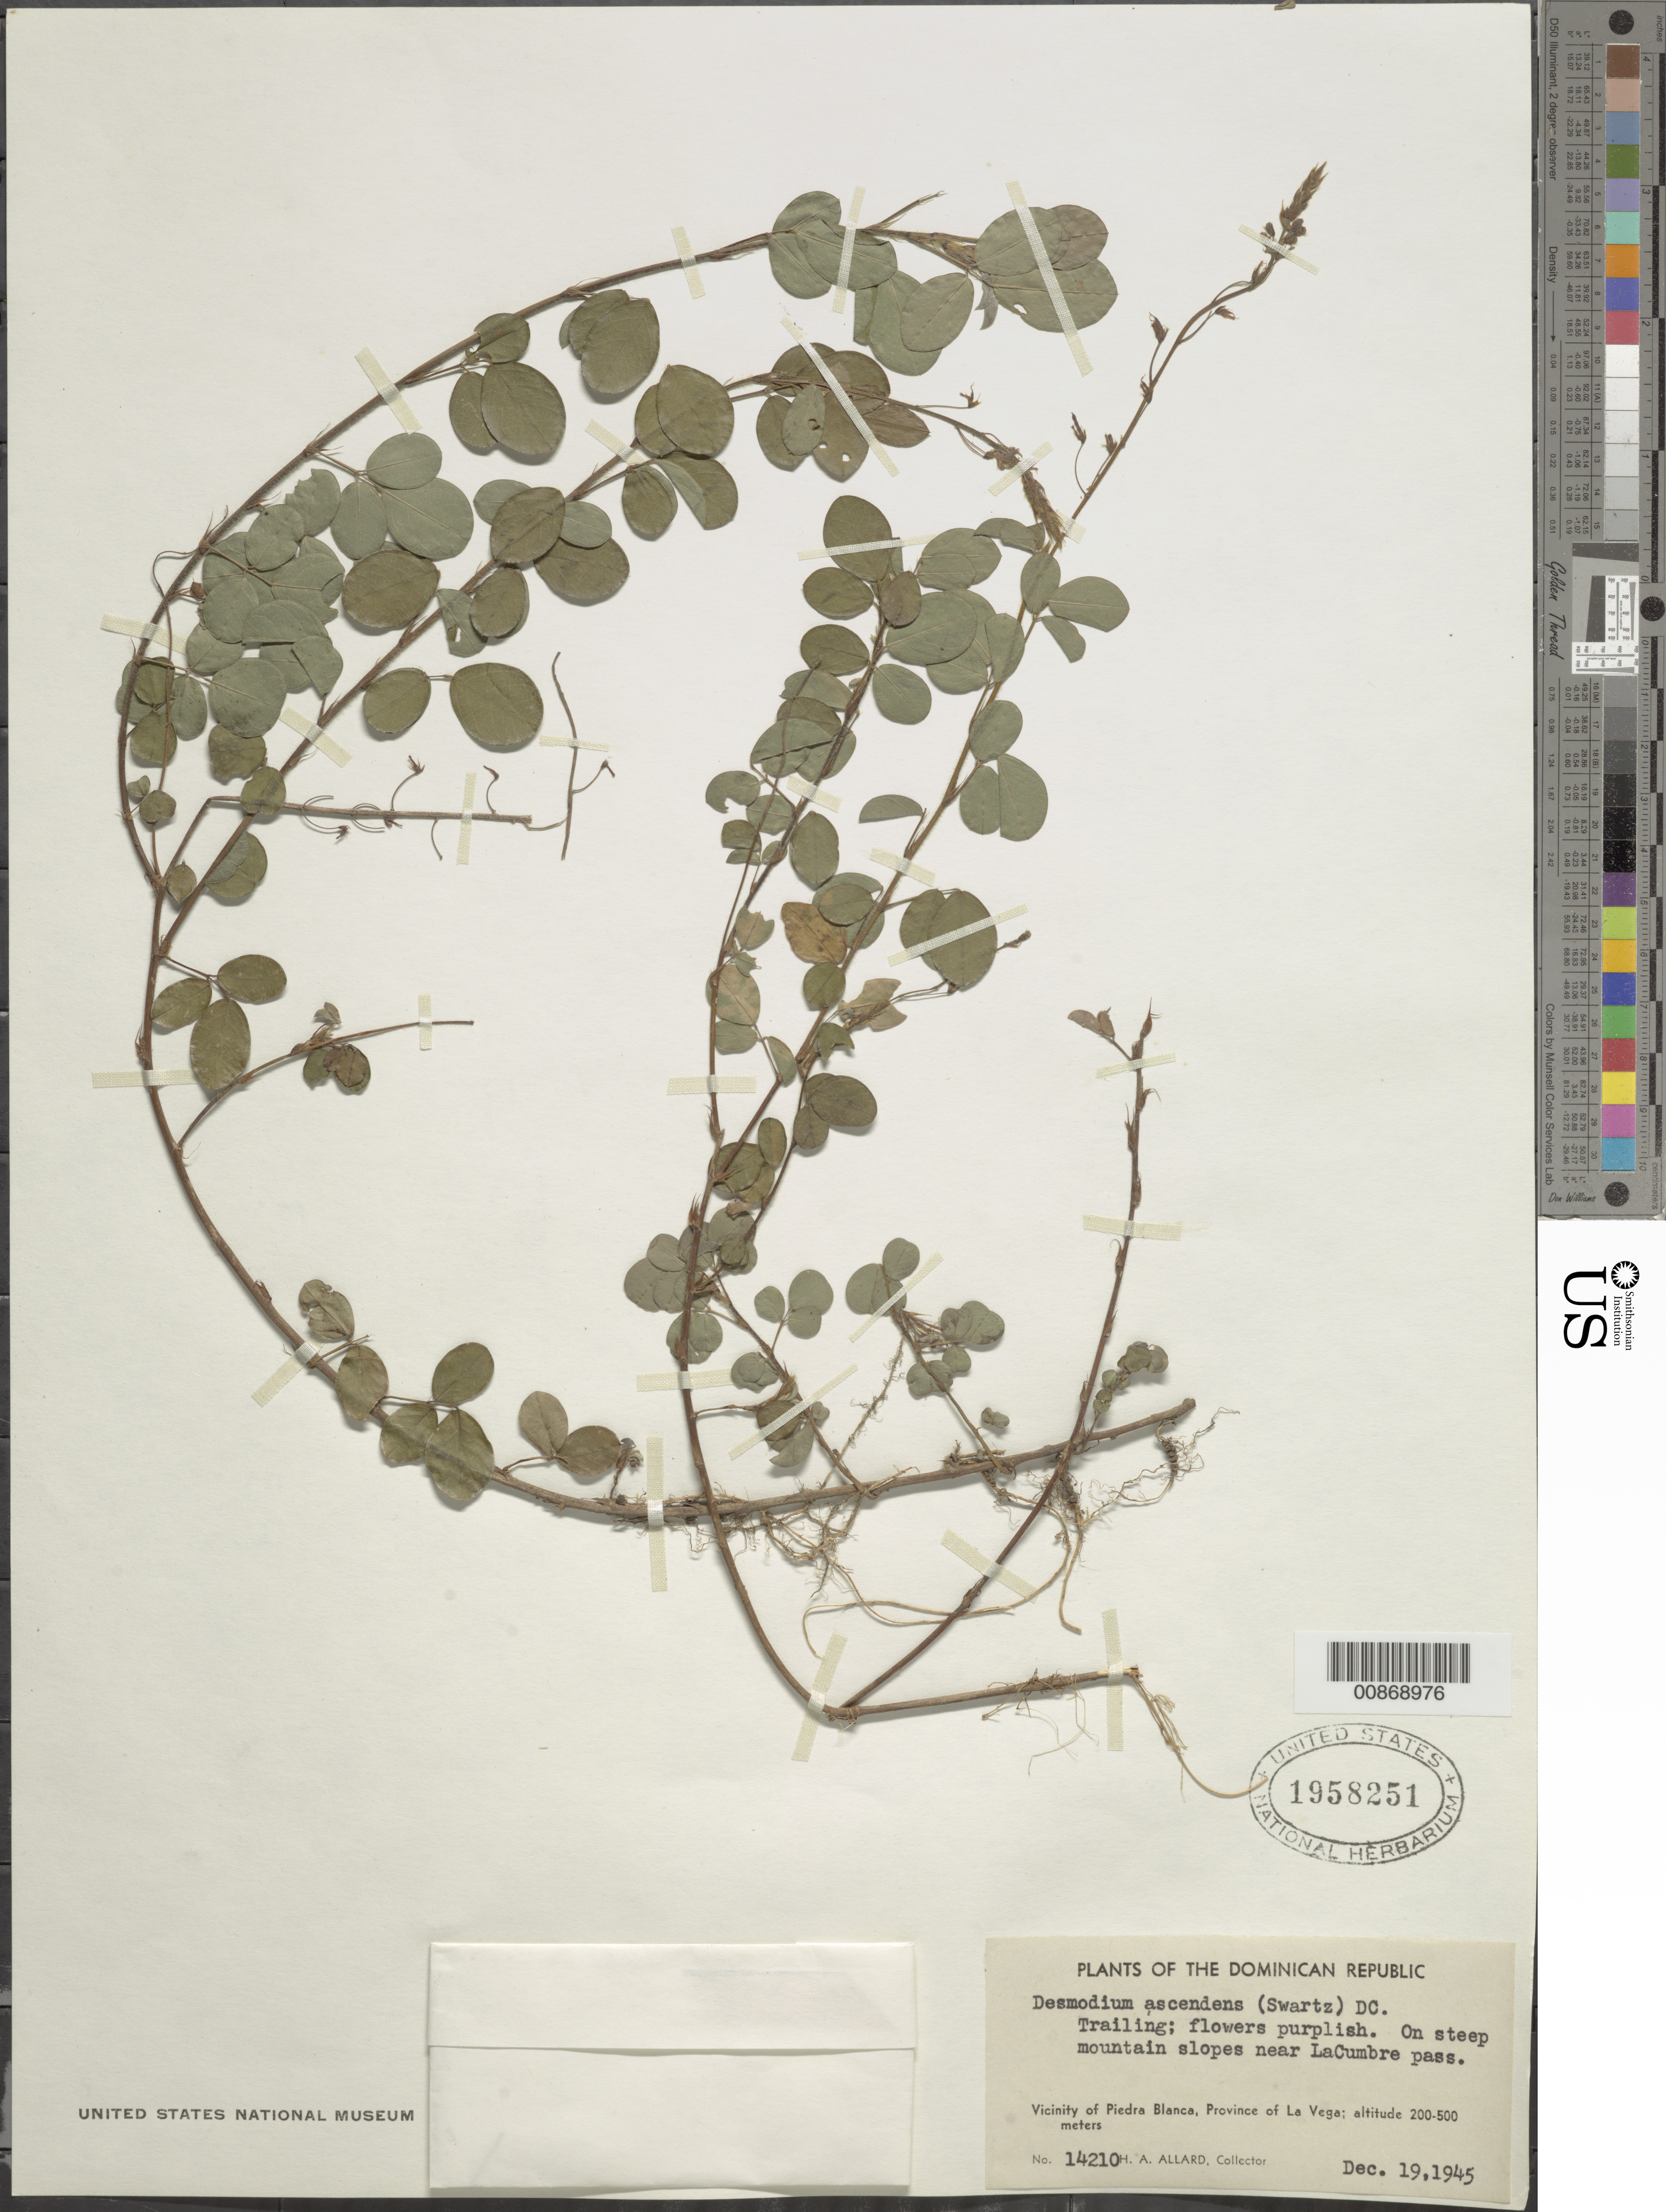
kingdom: Plantae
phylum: Tracheophyta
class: Magnoliopsida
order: Fabales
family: Fabaceae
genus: Grona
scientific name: Grona adscendens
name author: (Sw.) H. Ohashi & K. Ohashi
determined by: Strong, Mark T., (BOT), Smithsonian Institution - National Museum of Natural History (UNITED STATES)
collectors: H. A. Allard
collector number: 14210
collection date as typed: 19 Dec 1945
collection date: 1945-12-19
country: Dominican Republic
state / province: La Vega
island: Hispaniola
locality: Near La Cumbre pass. Vicinity of Piedra Blanca.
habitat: On steep mountain slopes.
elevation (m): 200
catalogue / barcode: US 1958251